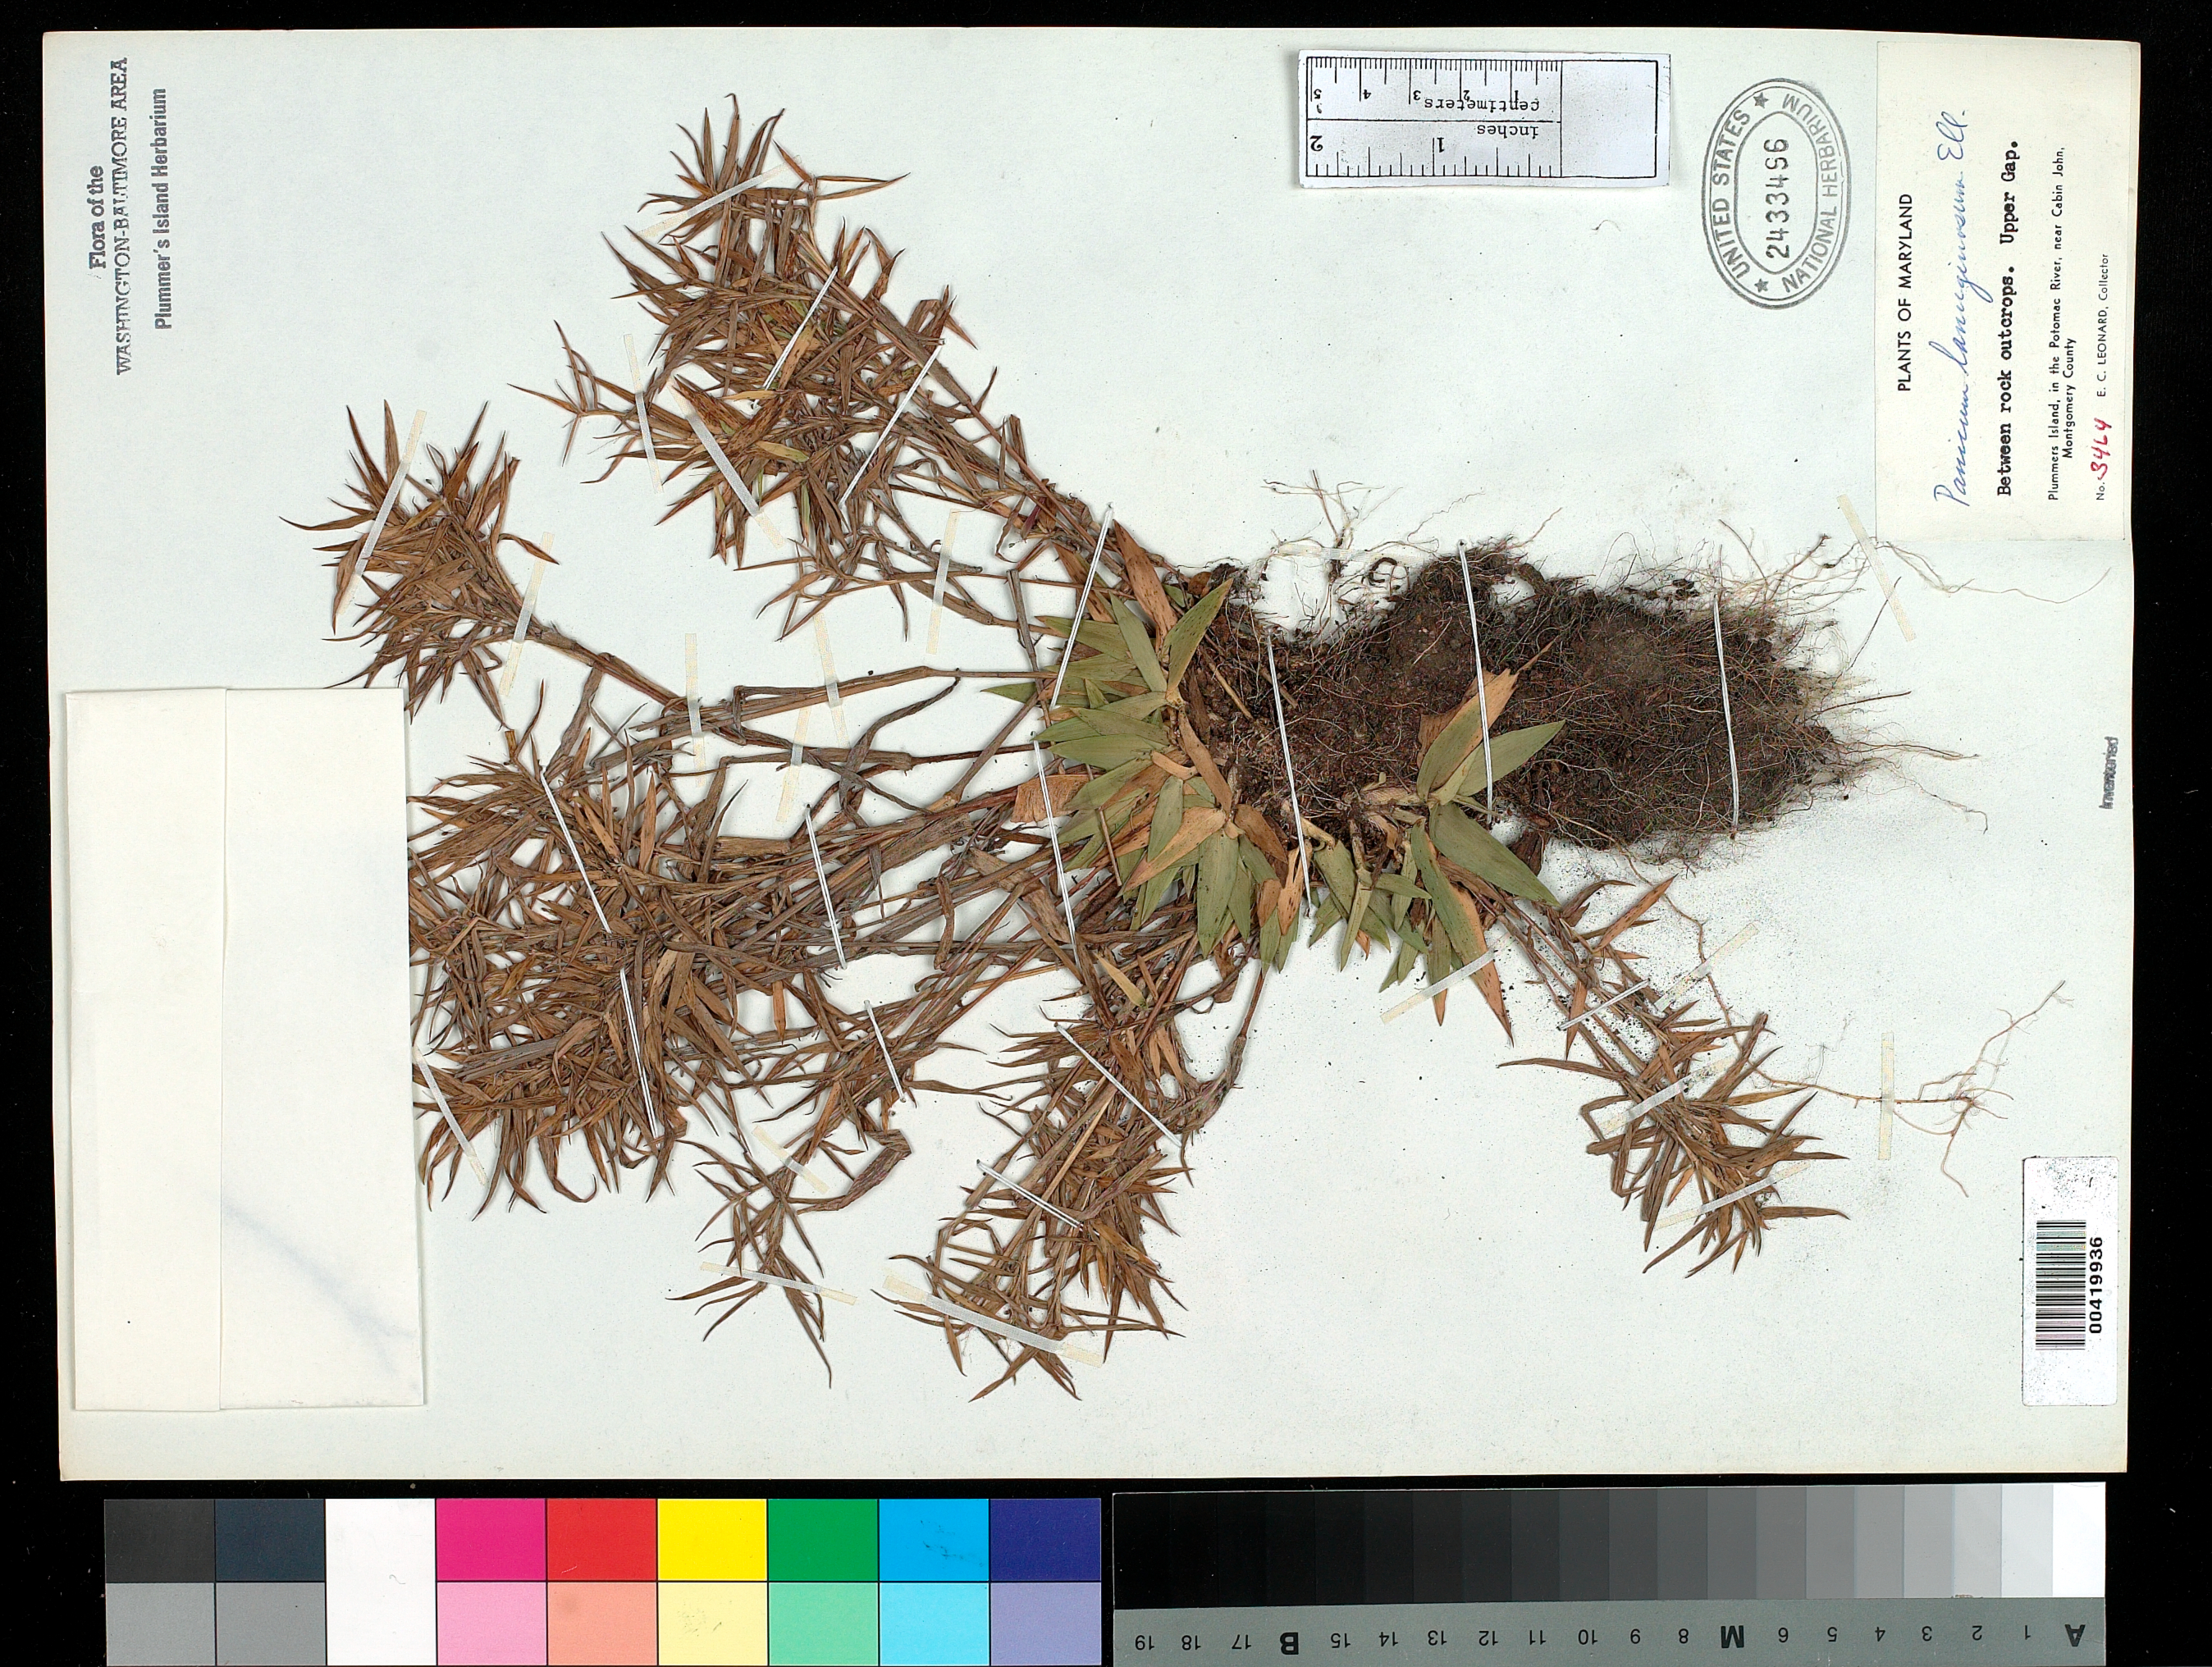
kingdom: Plantae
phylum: Tracheophyta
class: Liliopsida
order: Poales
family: Poaceae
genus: Dichanthelium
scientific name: Dichanthelium acuminatum var. fasciculatum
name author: (Torr.) Freckmann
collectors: E. C. Leonard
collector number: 3464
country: United States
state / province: Maryland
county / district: Montgomery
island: Plummers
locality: Plummer's Island; Upper Gap C. & O. Canal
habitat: Between rock outcrops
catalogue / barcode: US 2433496